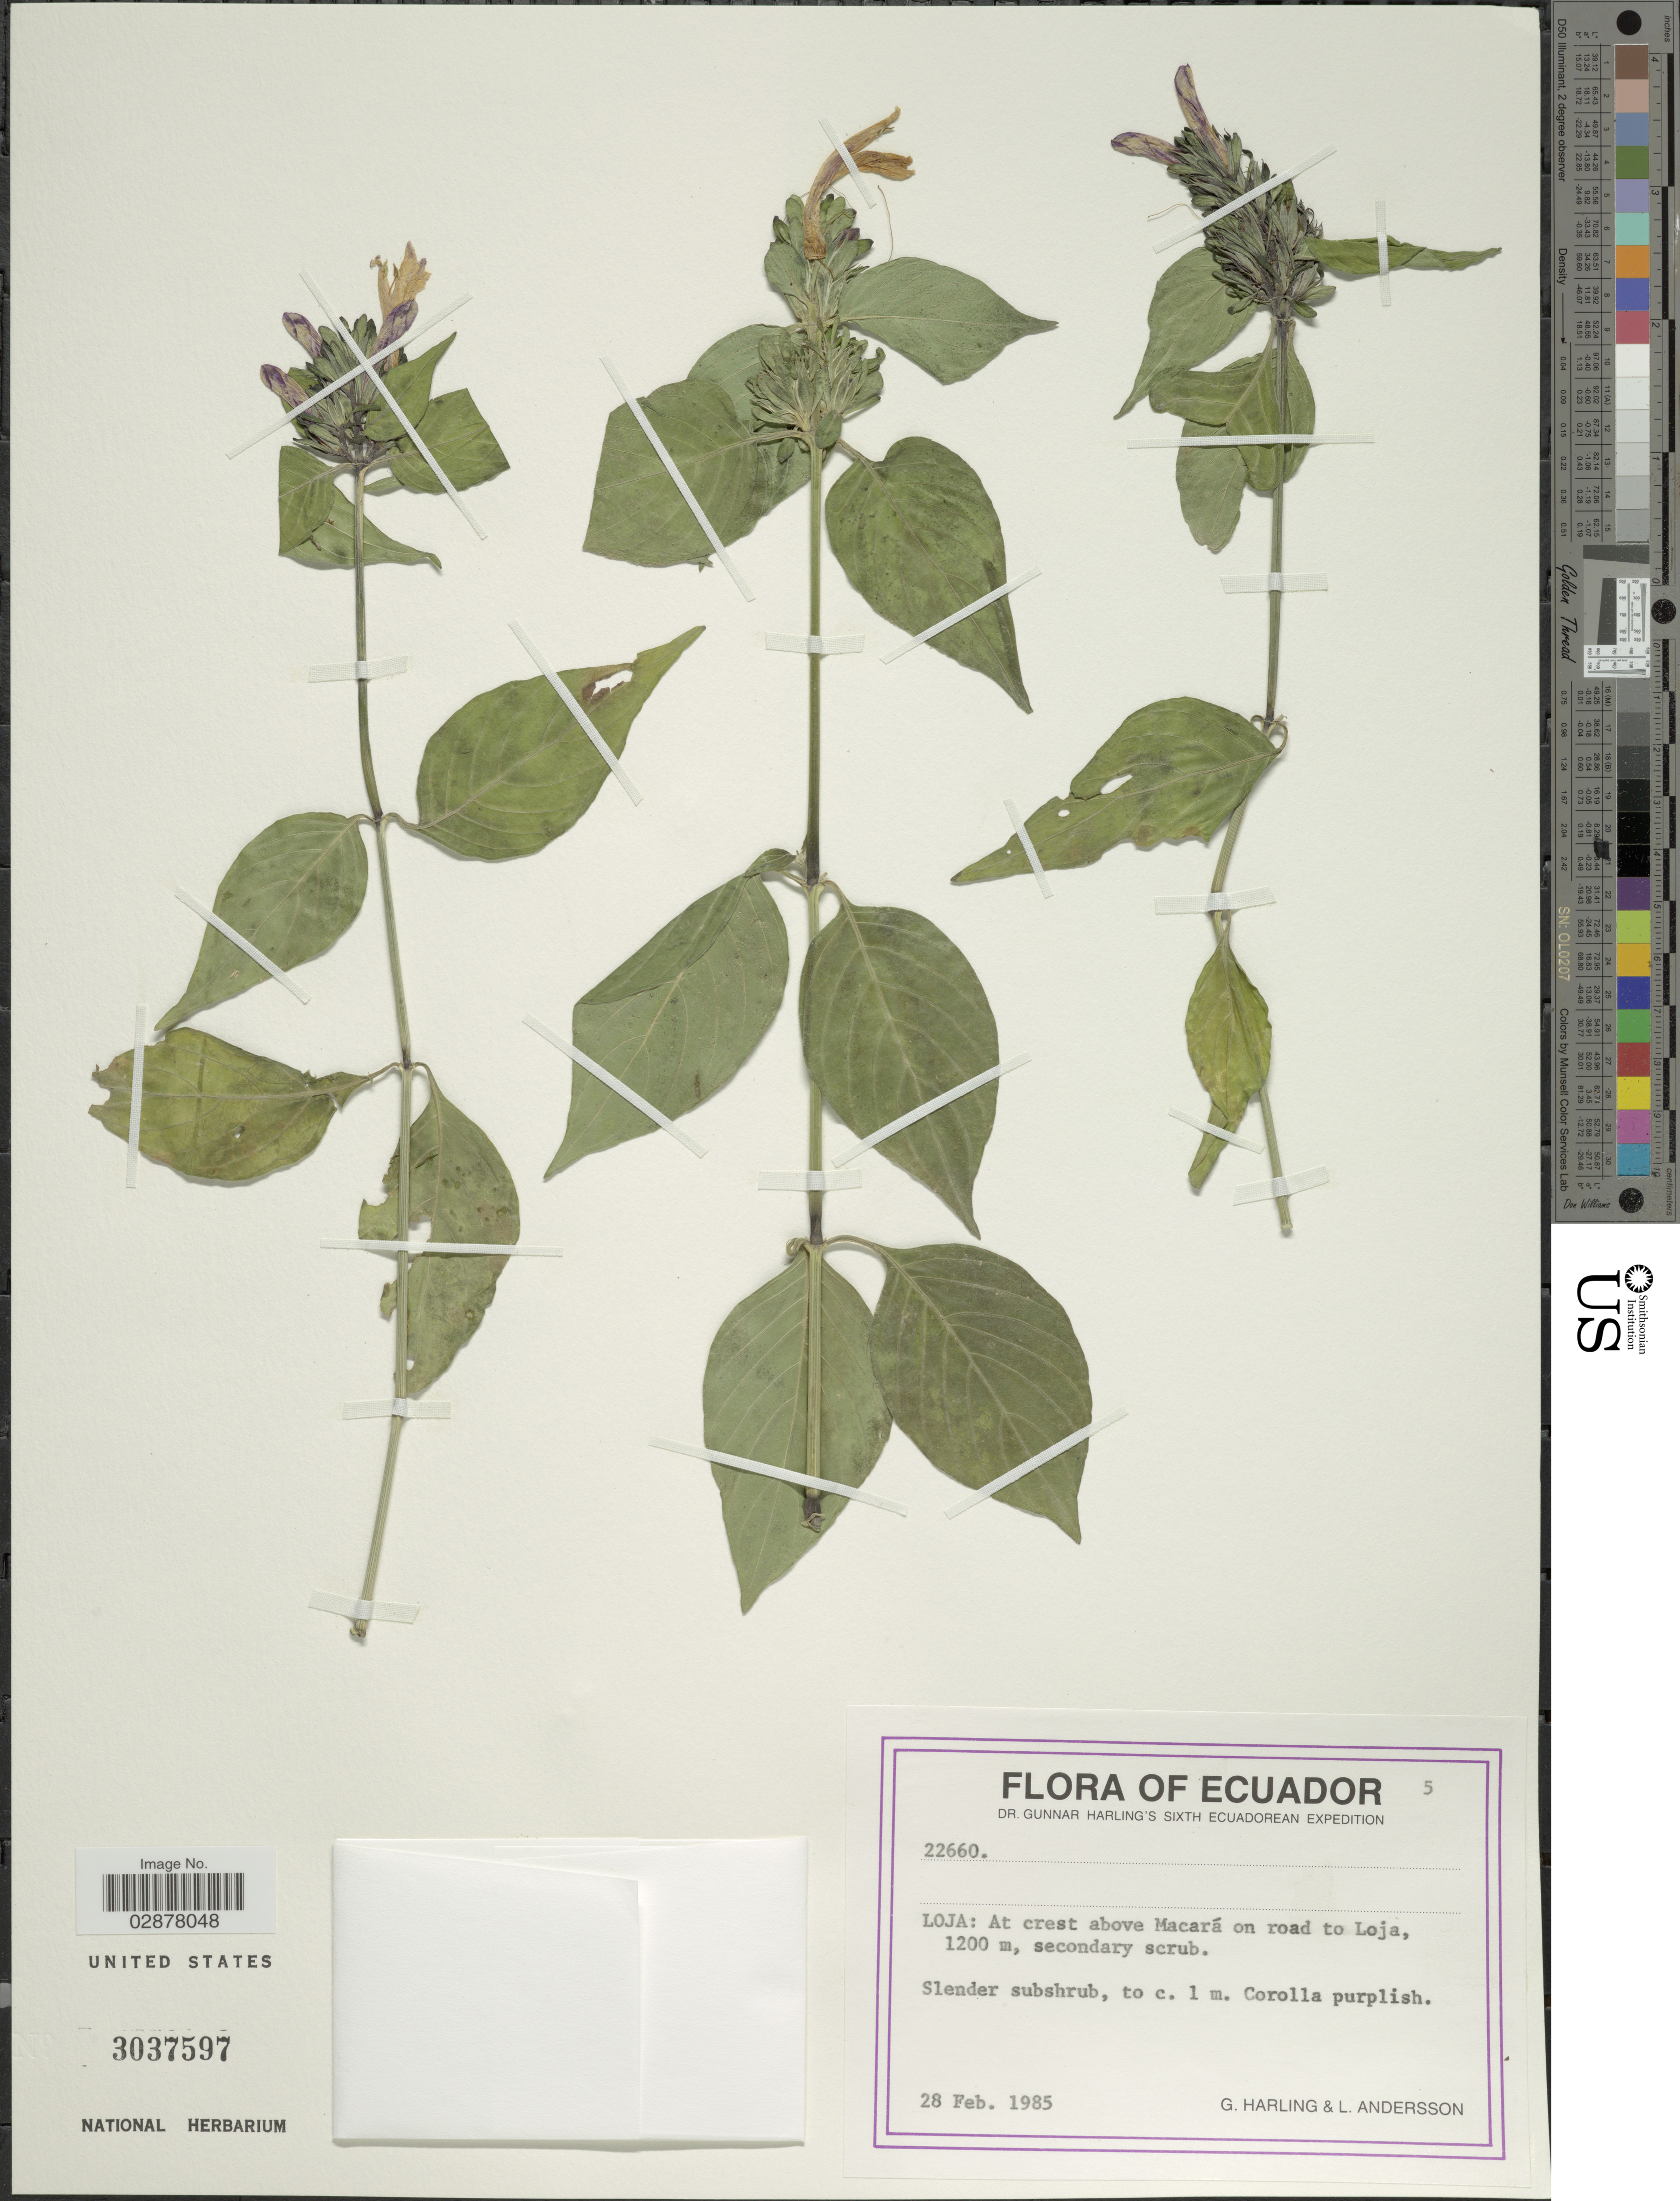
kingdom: Plantae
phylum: Tracheophyta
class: Magnoliopsida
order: Lamiales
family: Acanthaceae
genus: Justicia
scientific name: Justicia carthaginensis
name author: Jacq.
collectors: G. Harling & L. Andersson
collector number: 22660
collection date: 1985-02-28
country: Ecuador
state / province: Loja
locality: At crest above Macará on road to Loja.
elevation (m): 1200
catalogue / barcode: US 3037597